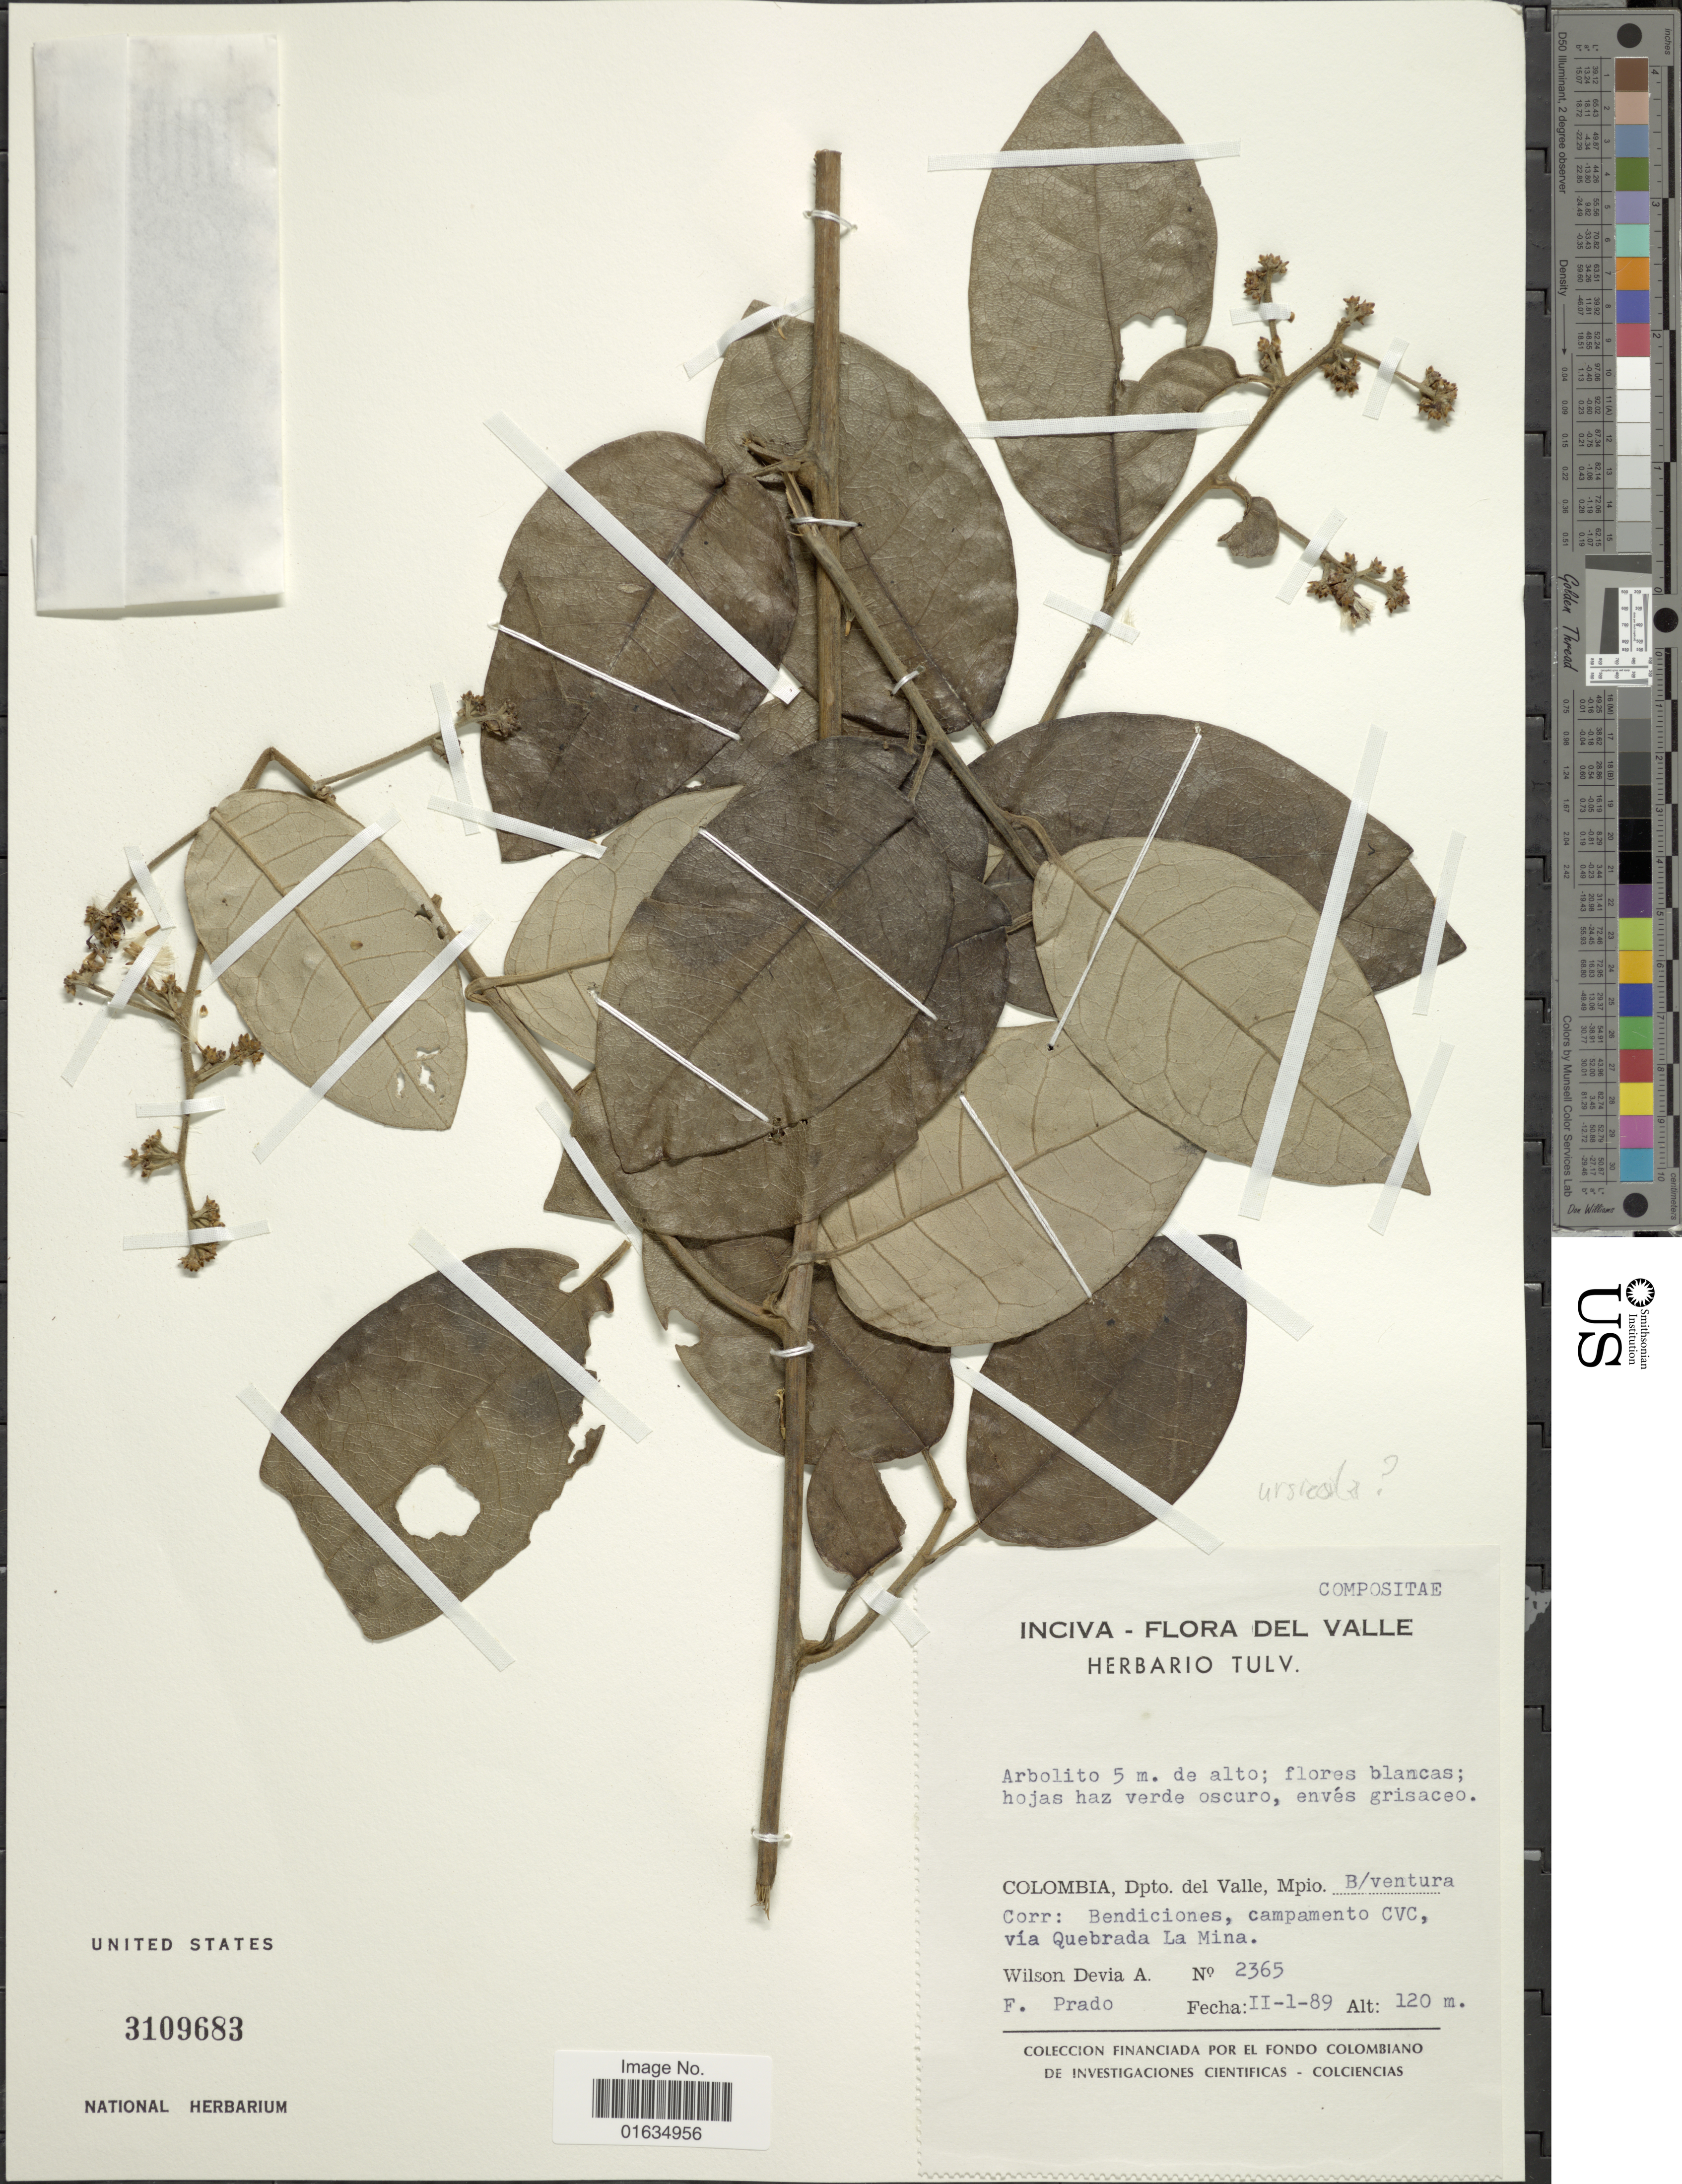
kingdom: Plantae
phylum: Tracheophyta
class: Magnoliopsida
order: Asterales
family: Asteraceae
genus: Piptocarpha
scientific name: Piptocarpha sp.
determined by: Ávila C., Fabio Andrés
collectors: W. Devia A. & F. Prado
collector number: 2365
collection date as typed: Transcribed d/m/y: 1/2/89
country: Colombia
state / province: Valle del Cauca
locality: Dpto. del Valle, Mpio. B/ventura, Bendiciones, campamento CVC, via Quebrada La Mina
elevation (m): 120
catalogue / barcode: US 3109683